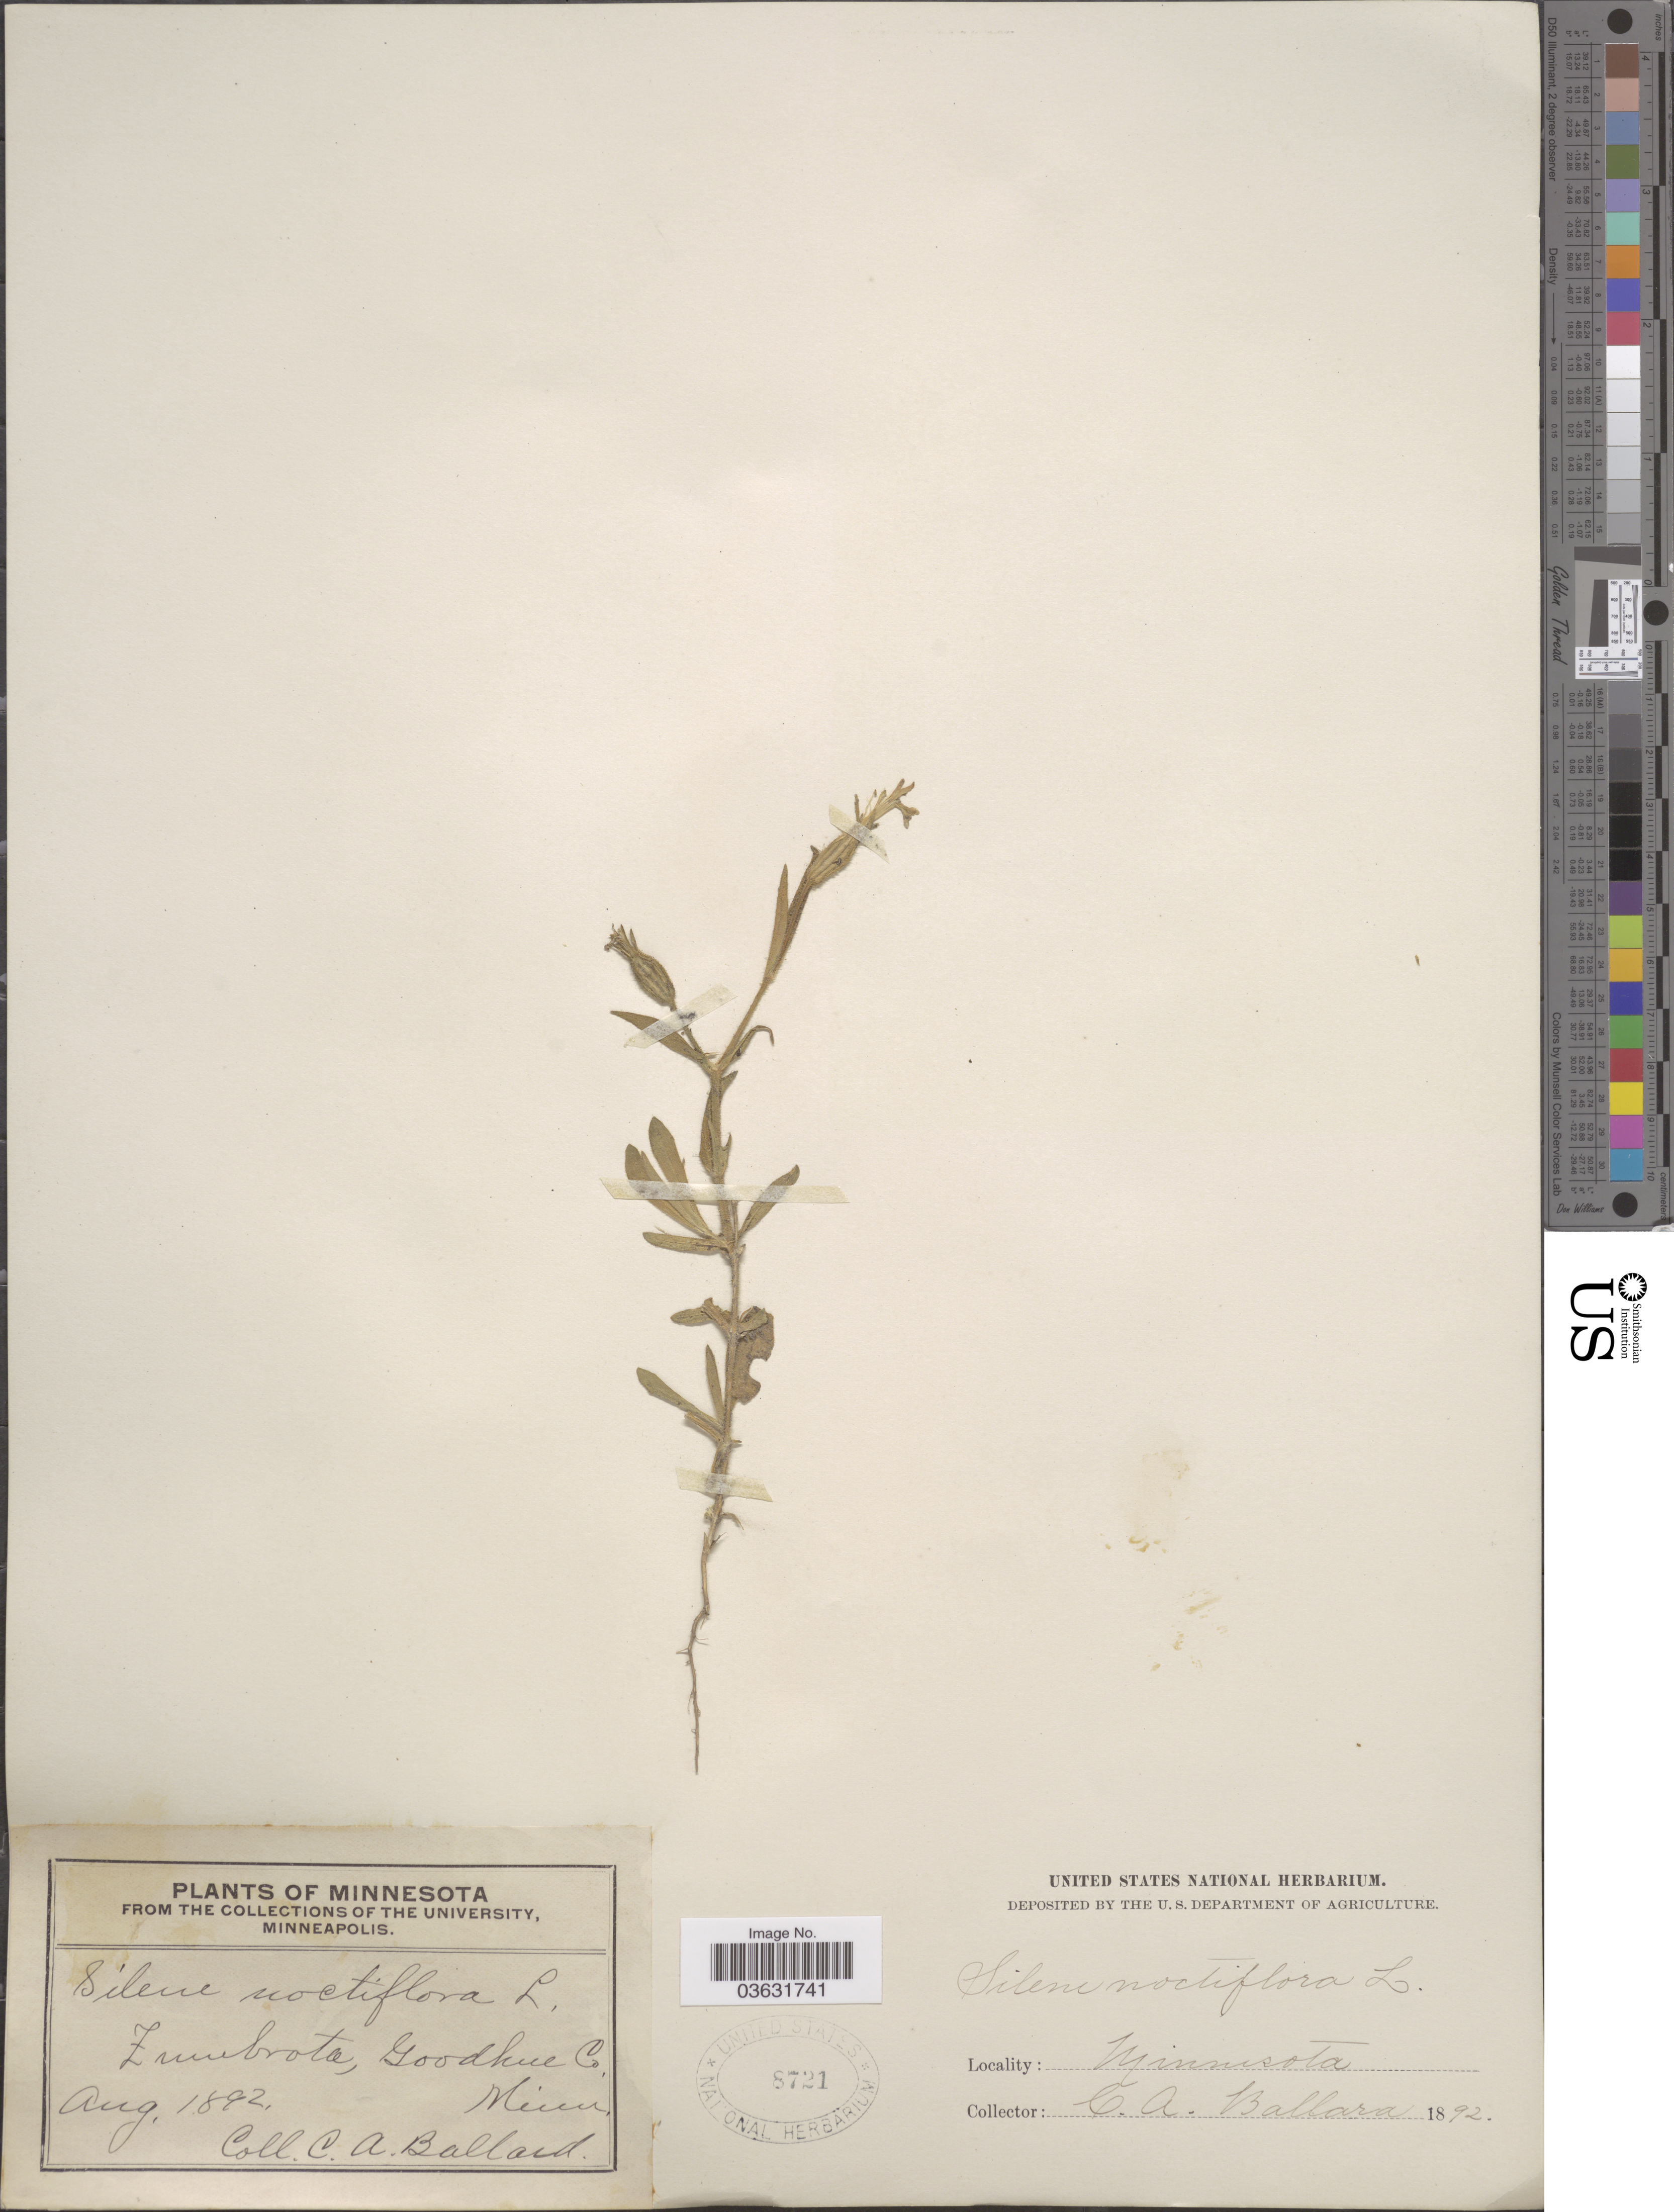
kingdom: Plantae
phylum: Tracheophyta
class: Magnoliopsida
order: Caryophyllales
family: Caryophyllaceae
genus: Silene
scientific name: Silene noctiflora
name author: L.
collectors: C. Ballara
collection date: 1892-08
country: United States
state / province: Minnesota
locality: Zumbrota, Goodhue Co.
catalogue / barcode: US 8721